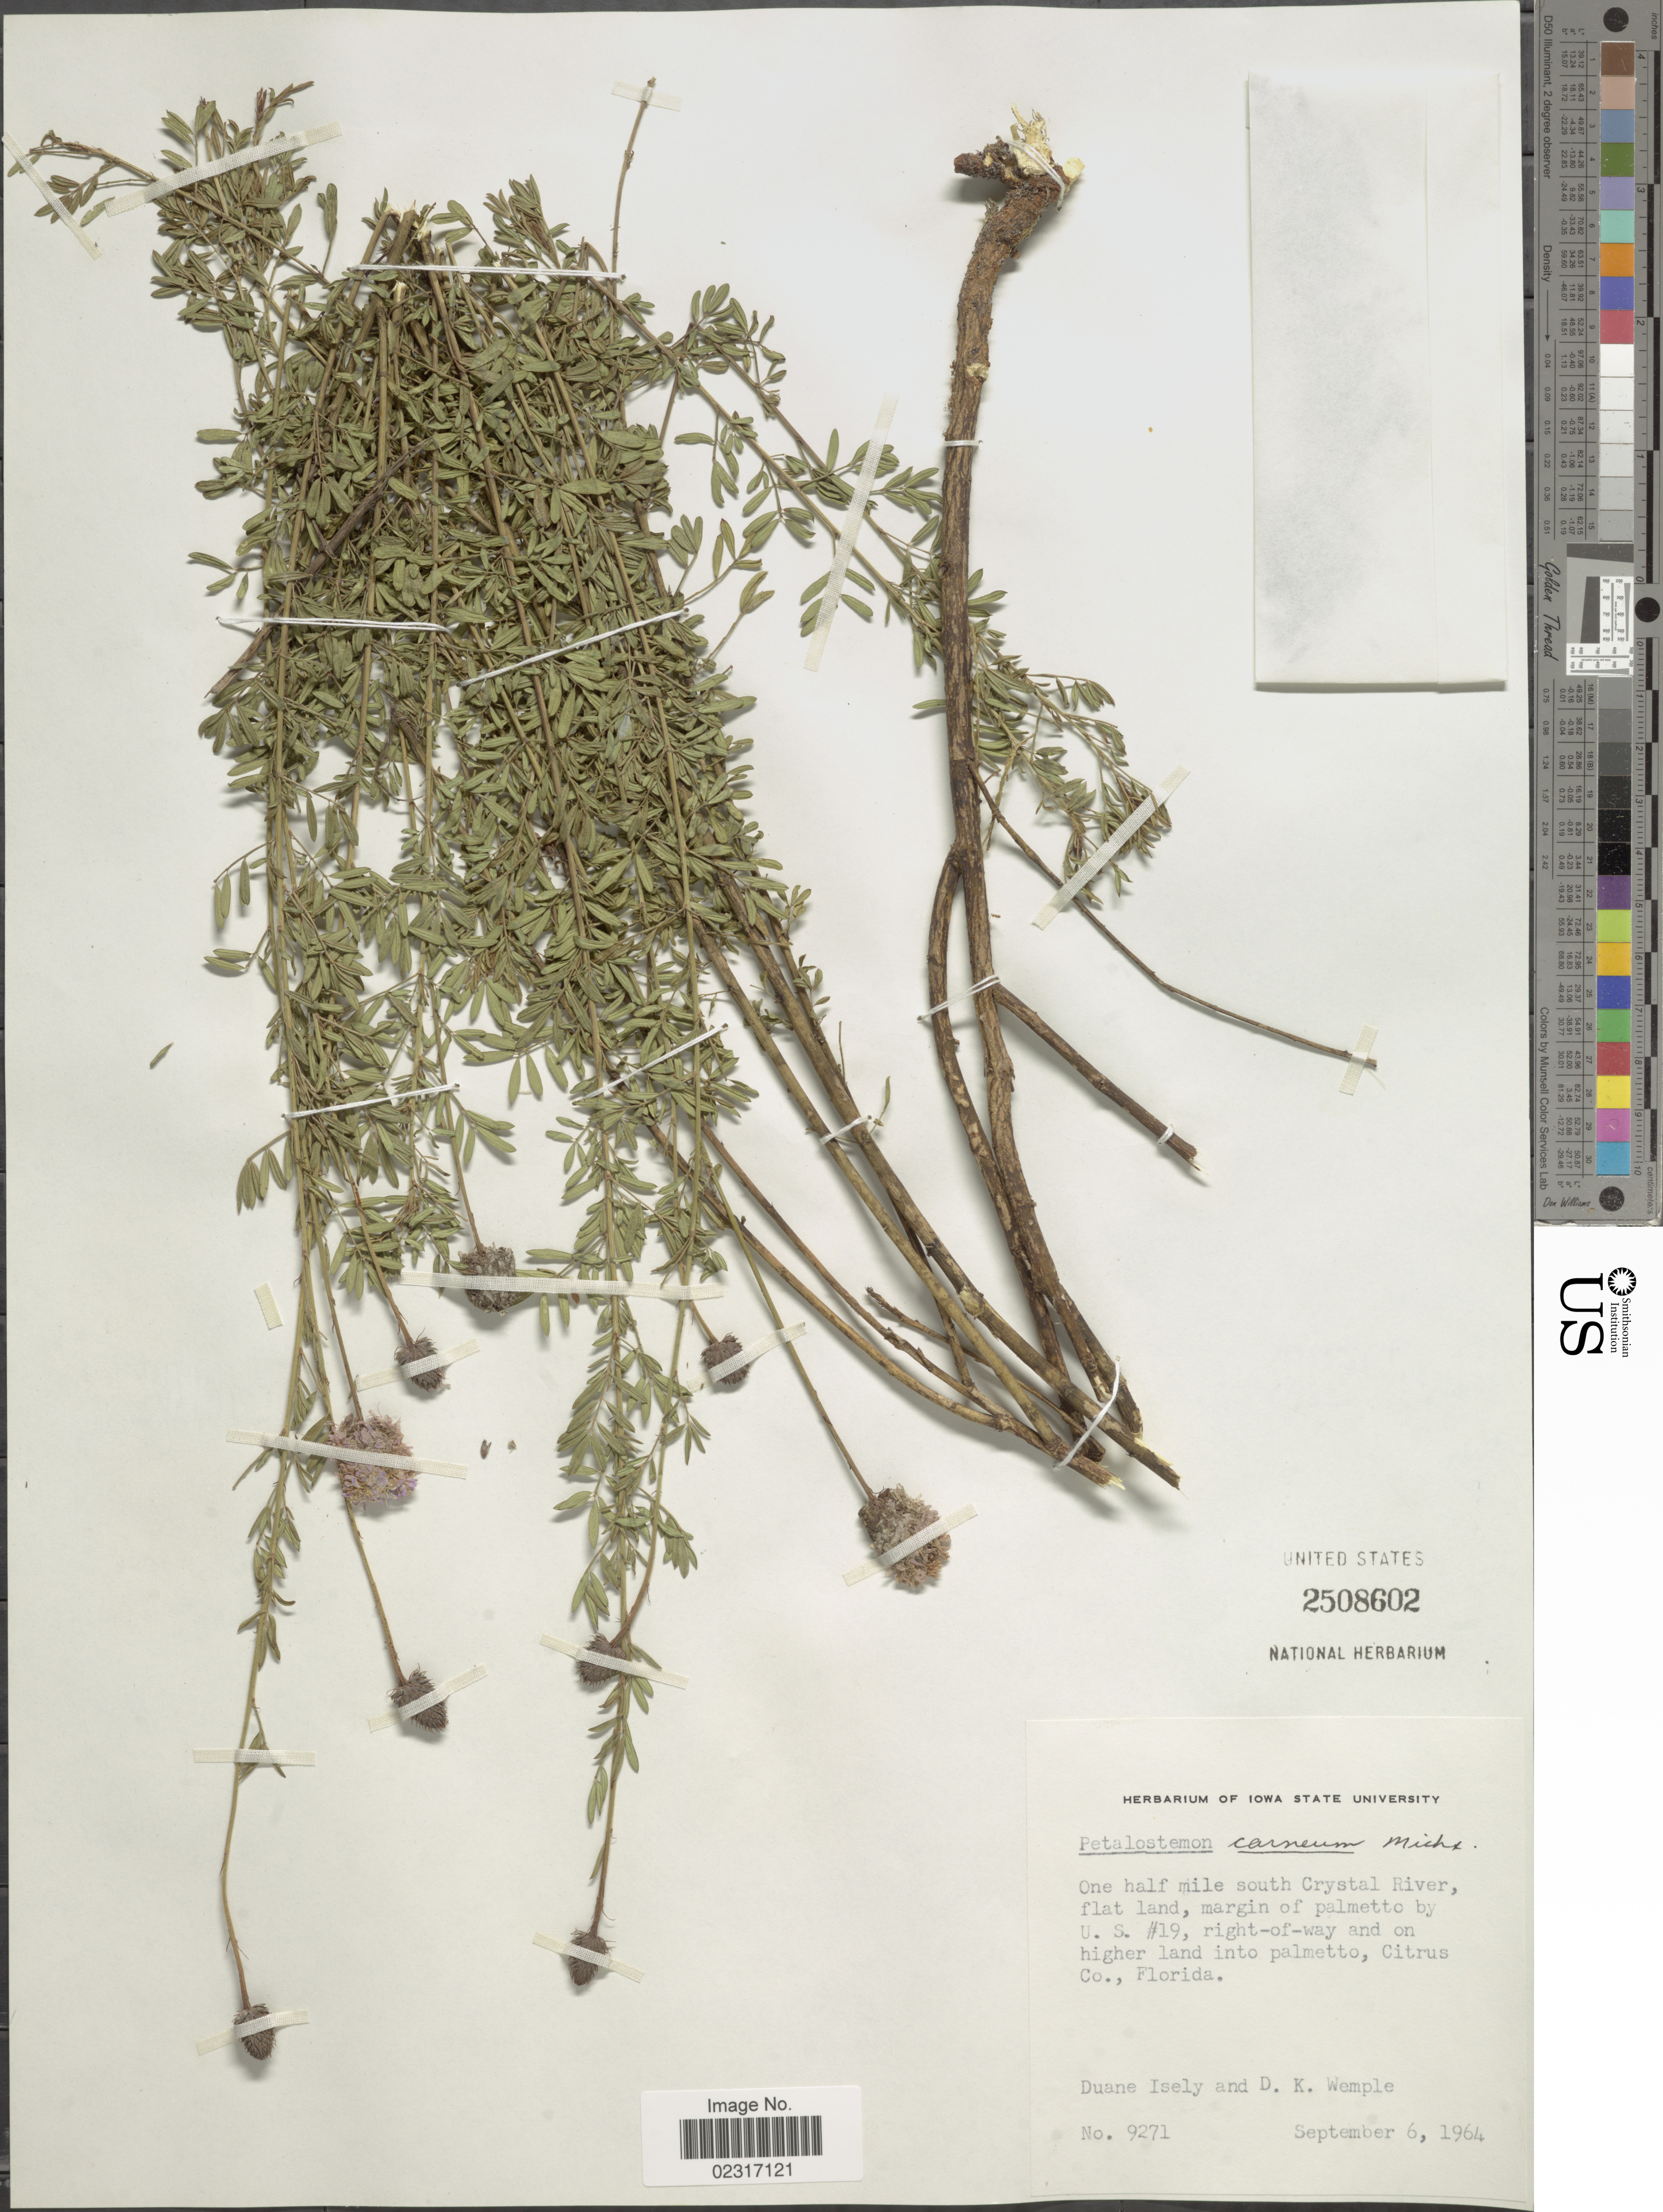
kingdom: Plantae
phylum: Tracheophyta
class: Magnoliopsida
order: Fabales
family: Fabaceae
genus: Dalea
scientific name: Dalea carnea var. carnea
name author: (Michx.) Poir.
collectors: D. Isely & D. Wemple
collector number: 9271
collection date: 1964-09-06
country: United States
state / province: Florida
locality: One half mile south Crystal River, flat land, margin of palmetto by U.S. #19, right-of-way and on higher land into palmetto, Citrus Co.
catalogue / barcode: US 2508602